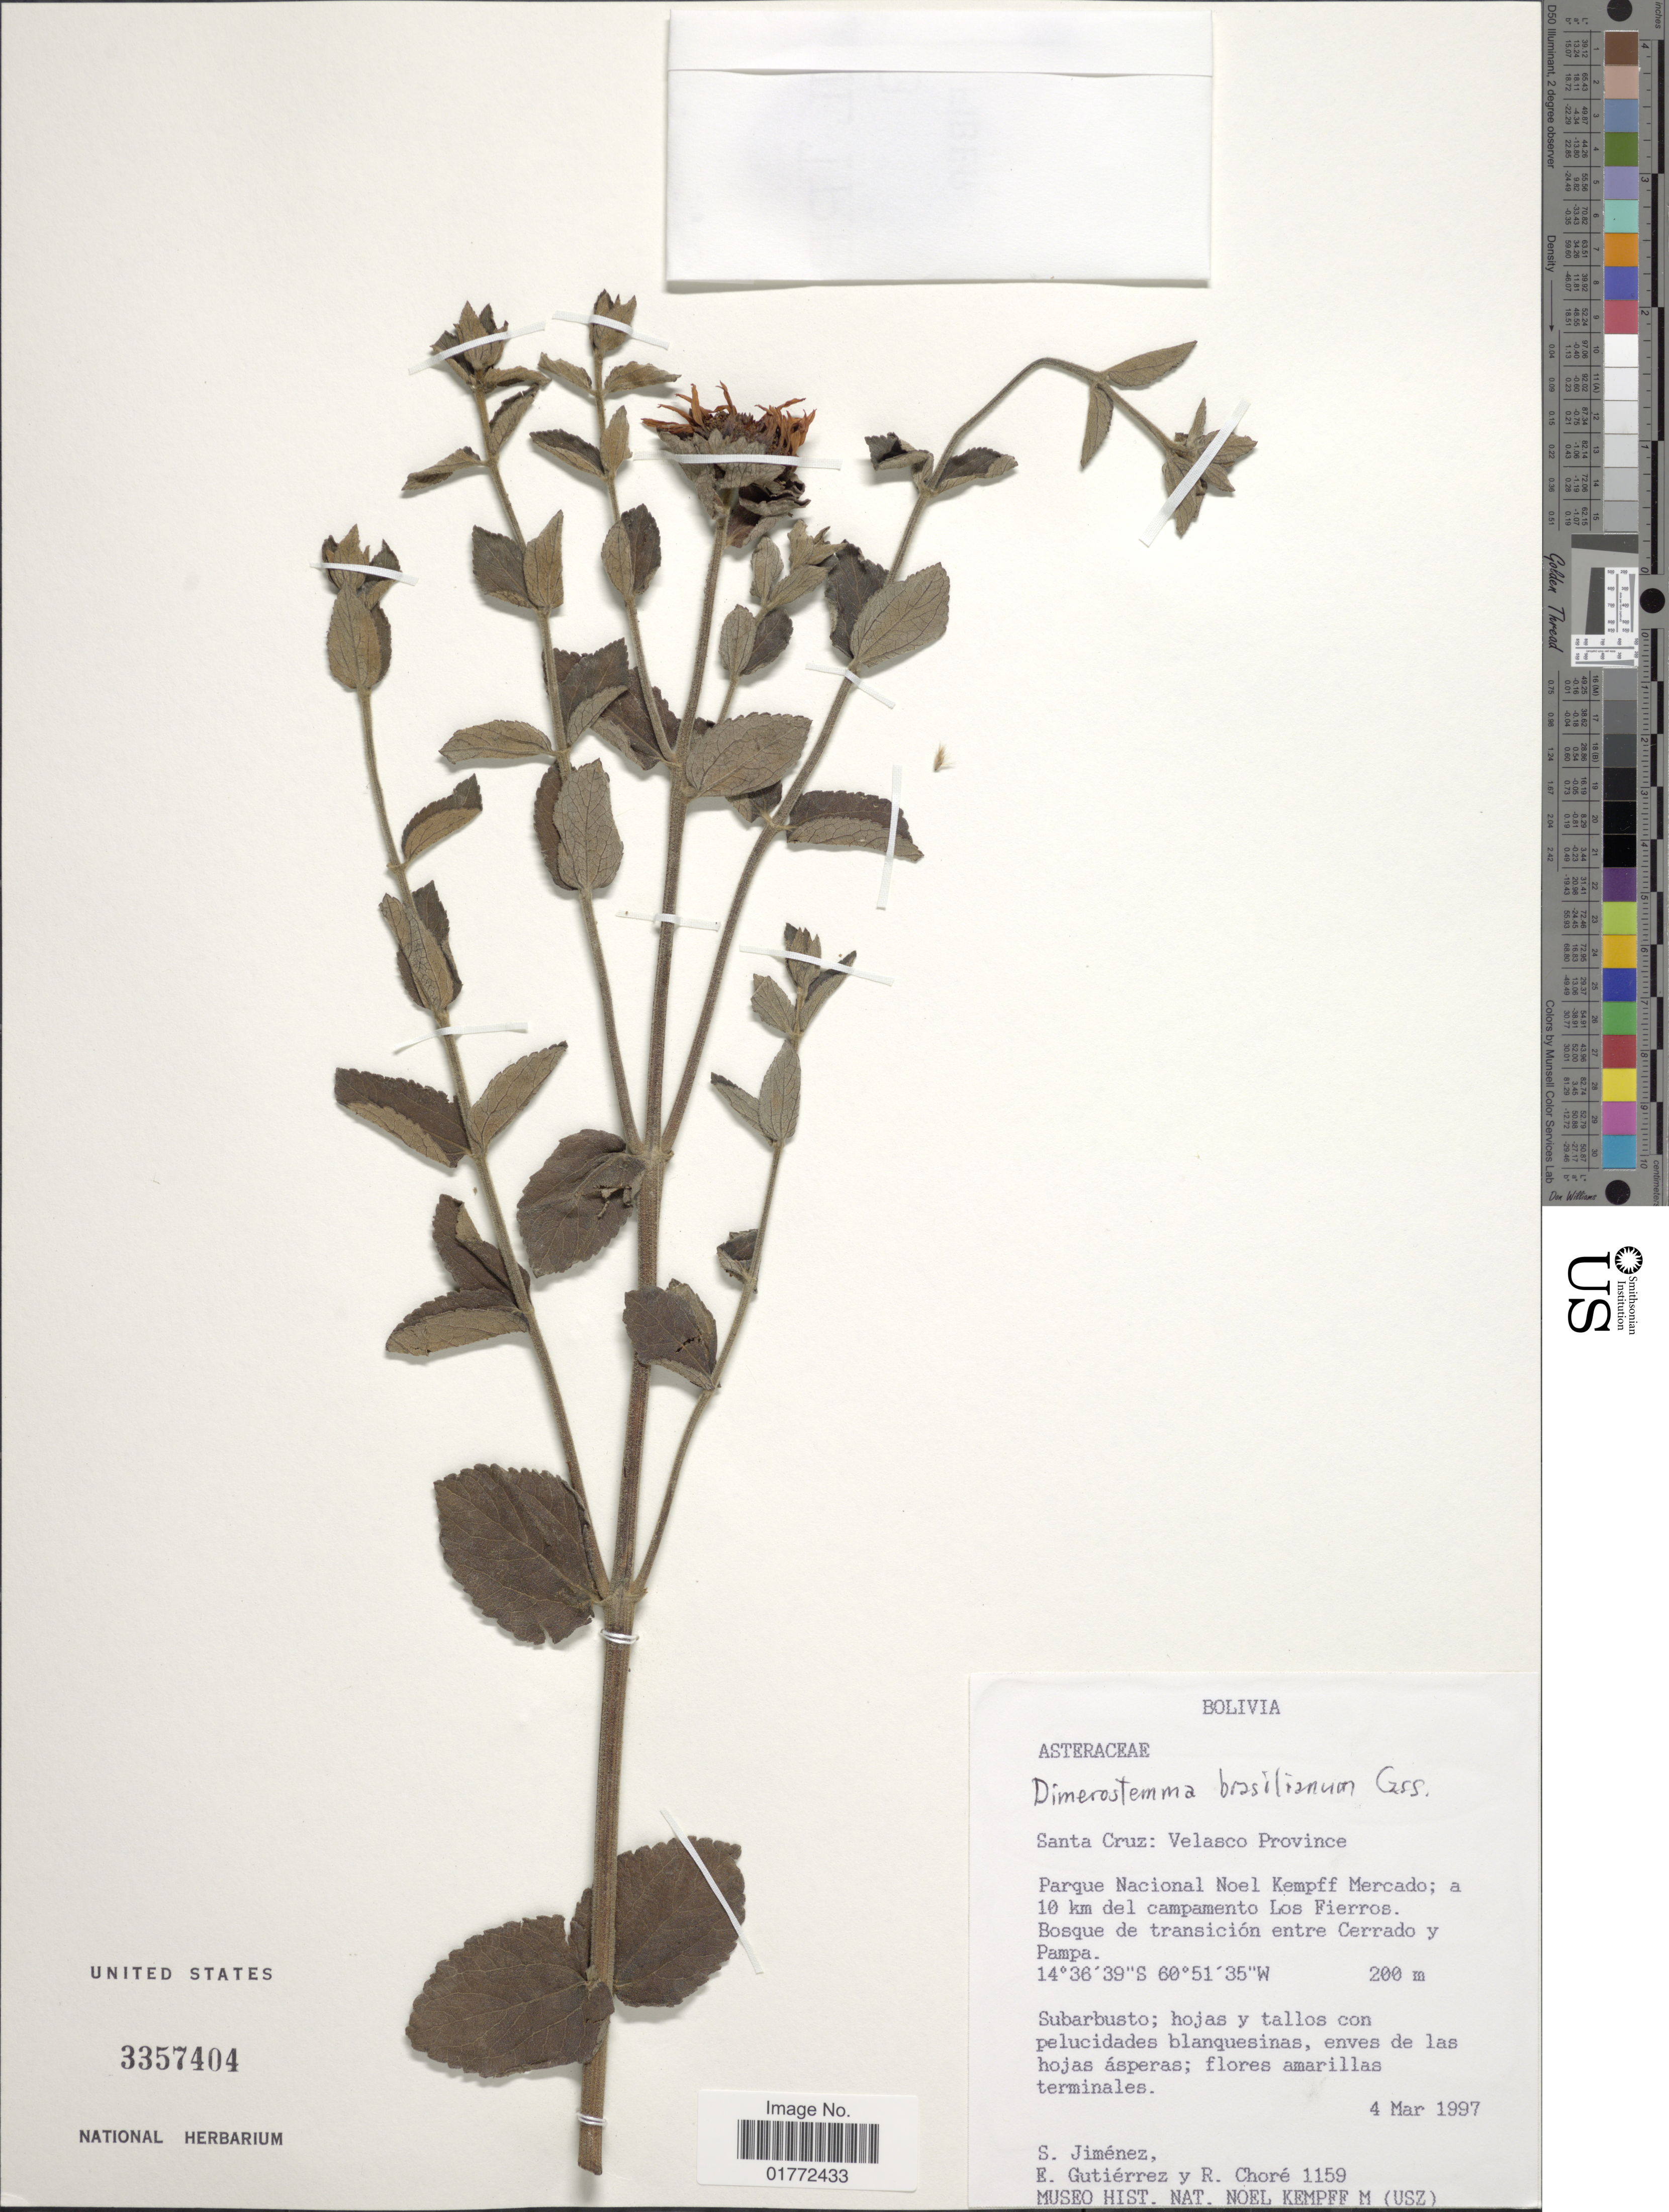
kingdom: Plantae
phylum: Tracheophyta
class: Magnoliopsida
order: Asterales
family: Asteraceae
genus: Dimerostemma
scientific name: Dimerostemma brasilianum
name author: Cass.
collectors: S. Jiménez, E. Gutiérrez & R. Choré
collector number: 1159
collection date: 1997-03-04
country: Bolivia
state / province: Santa Cruz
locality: Velasco Province, Parque Nacional Noel Kempff Mercado; a 10 km del campamento Los Fierros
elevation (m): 200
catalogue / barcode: US 3357404